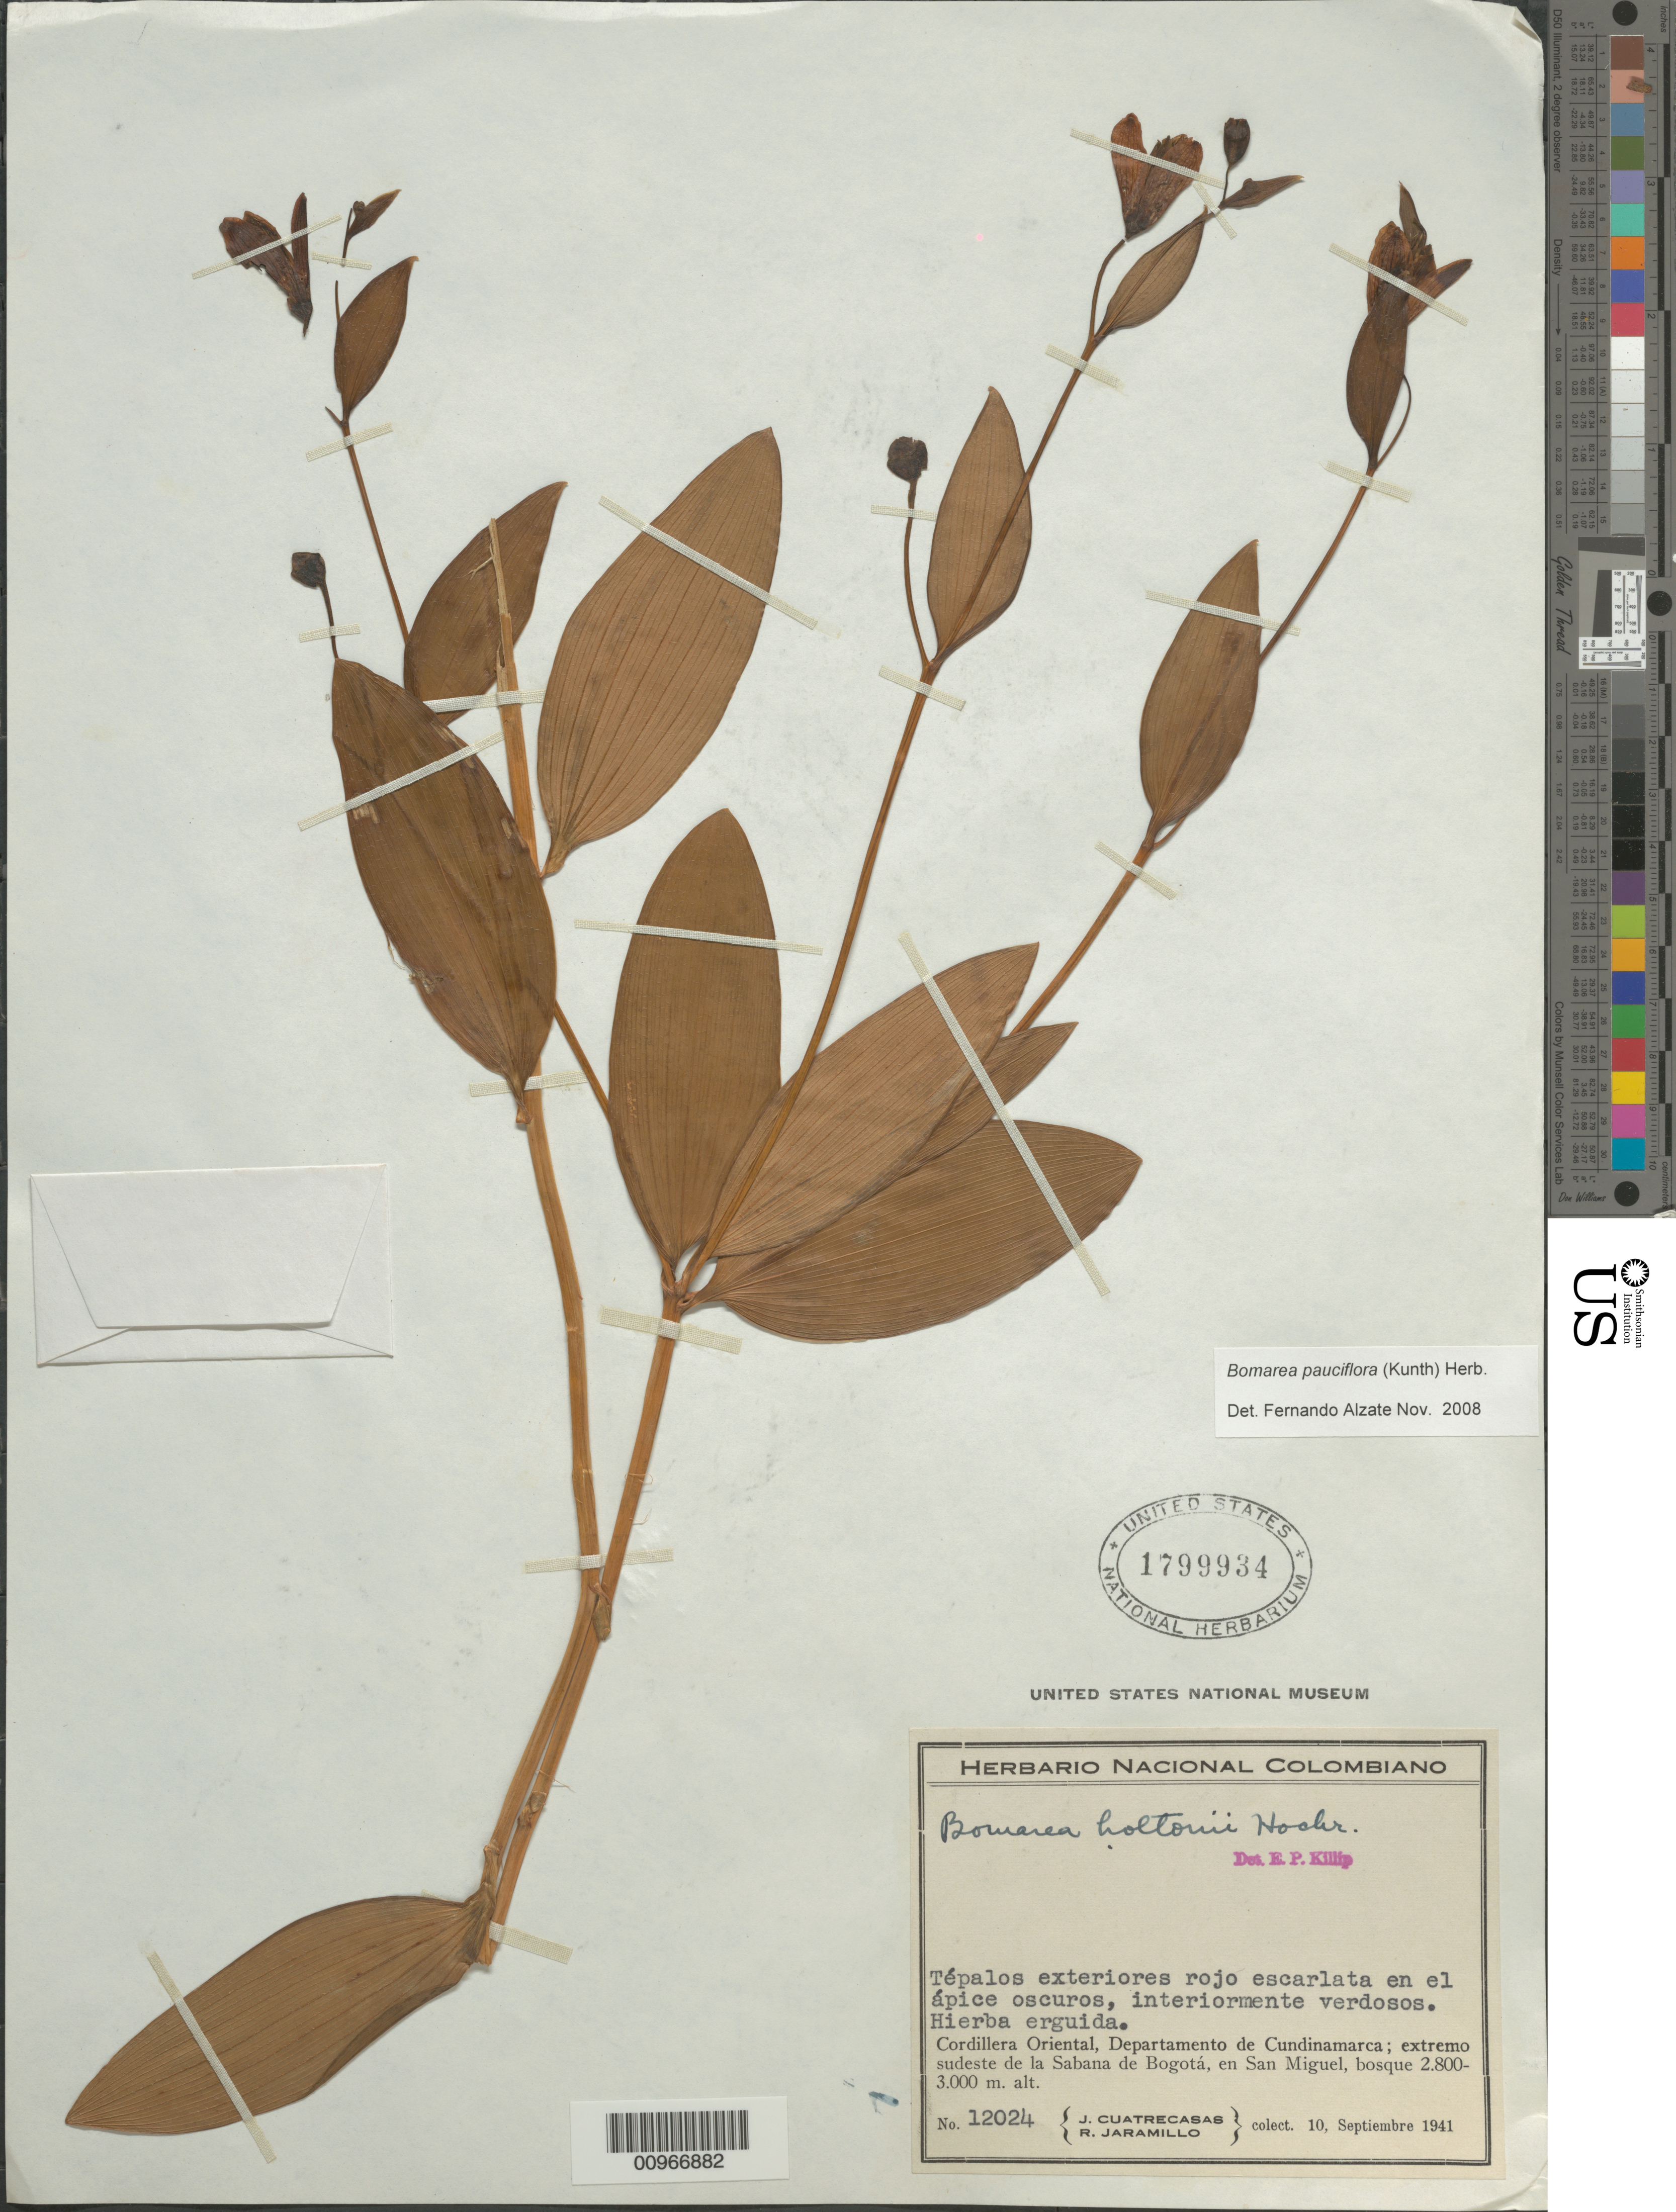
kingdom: Plantae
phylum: Tracheophyta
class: Liliopsida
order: Liliales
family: Alstroemeriaceae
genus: Bomarea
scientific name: Bomarea pauciflora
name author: (Kunth) Herb.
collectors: J. Cuatrecasas & R. Jaramillo M.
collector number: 12024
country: Colombia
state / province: Cundinamarca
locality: SE of la Sabana de Bogota, en San Miguel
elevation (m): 2800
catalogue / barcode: US 1799934